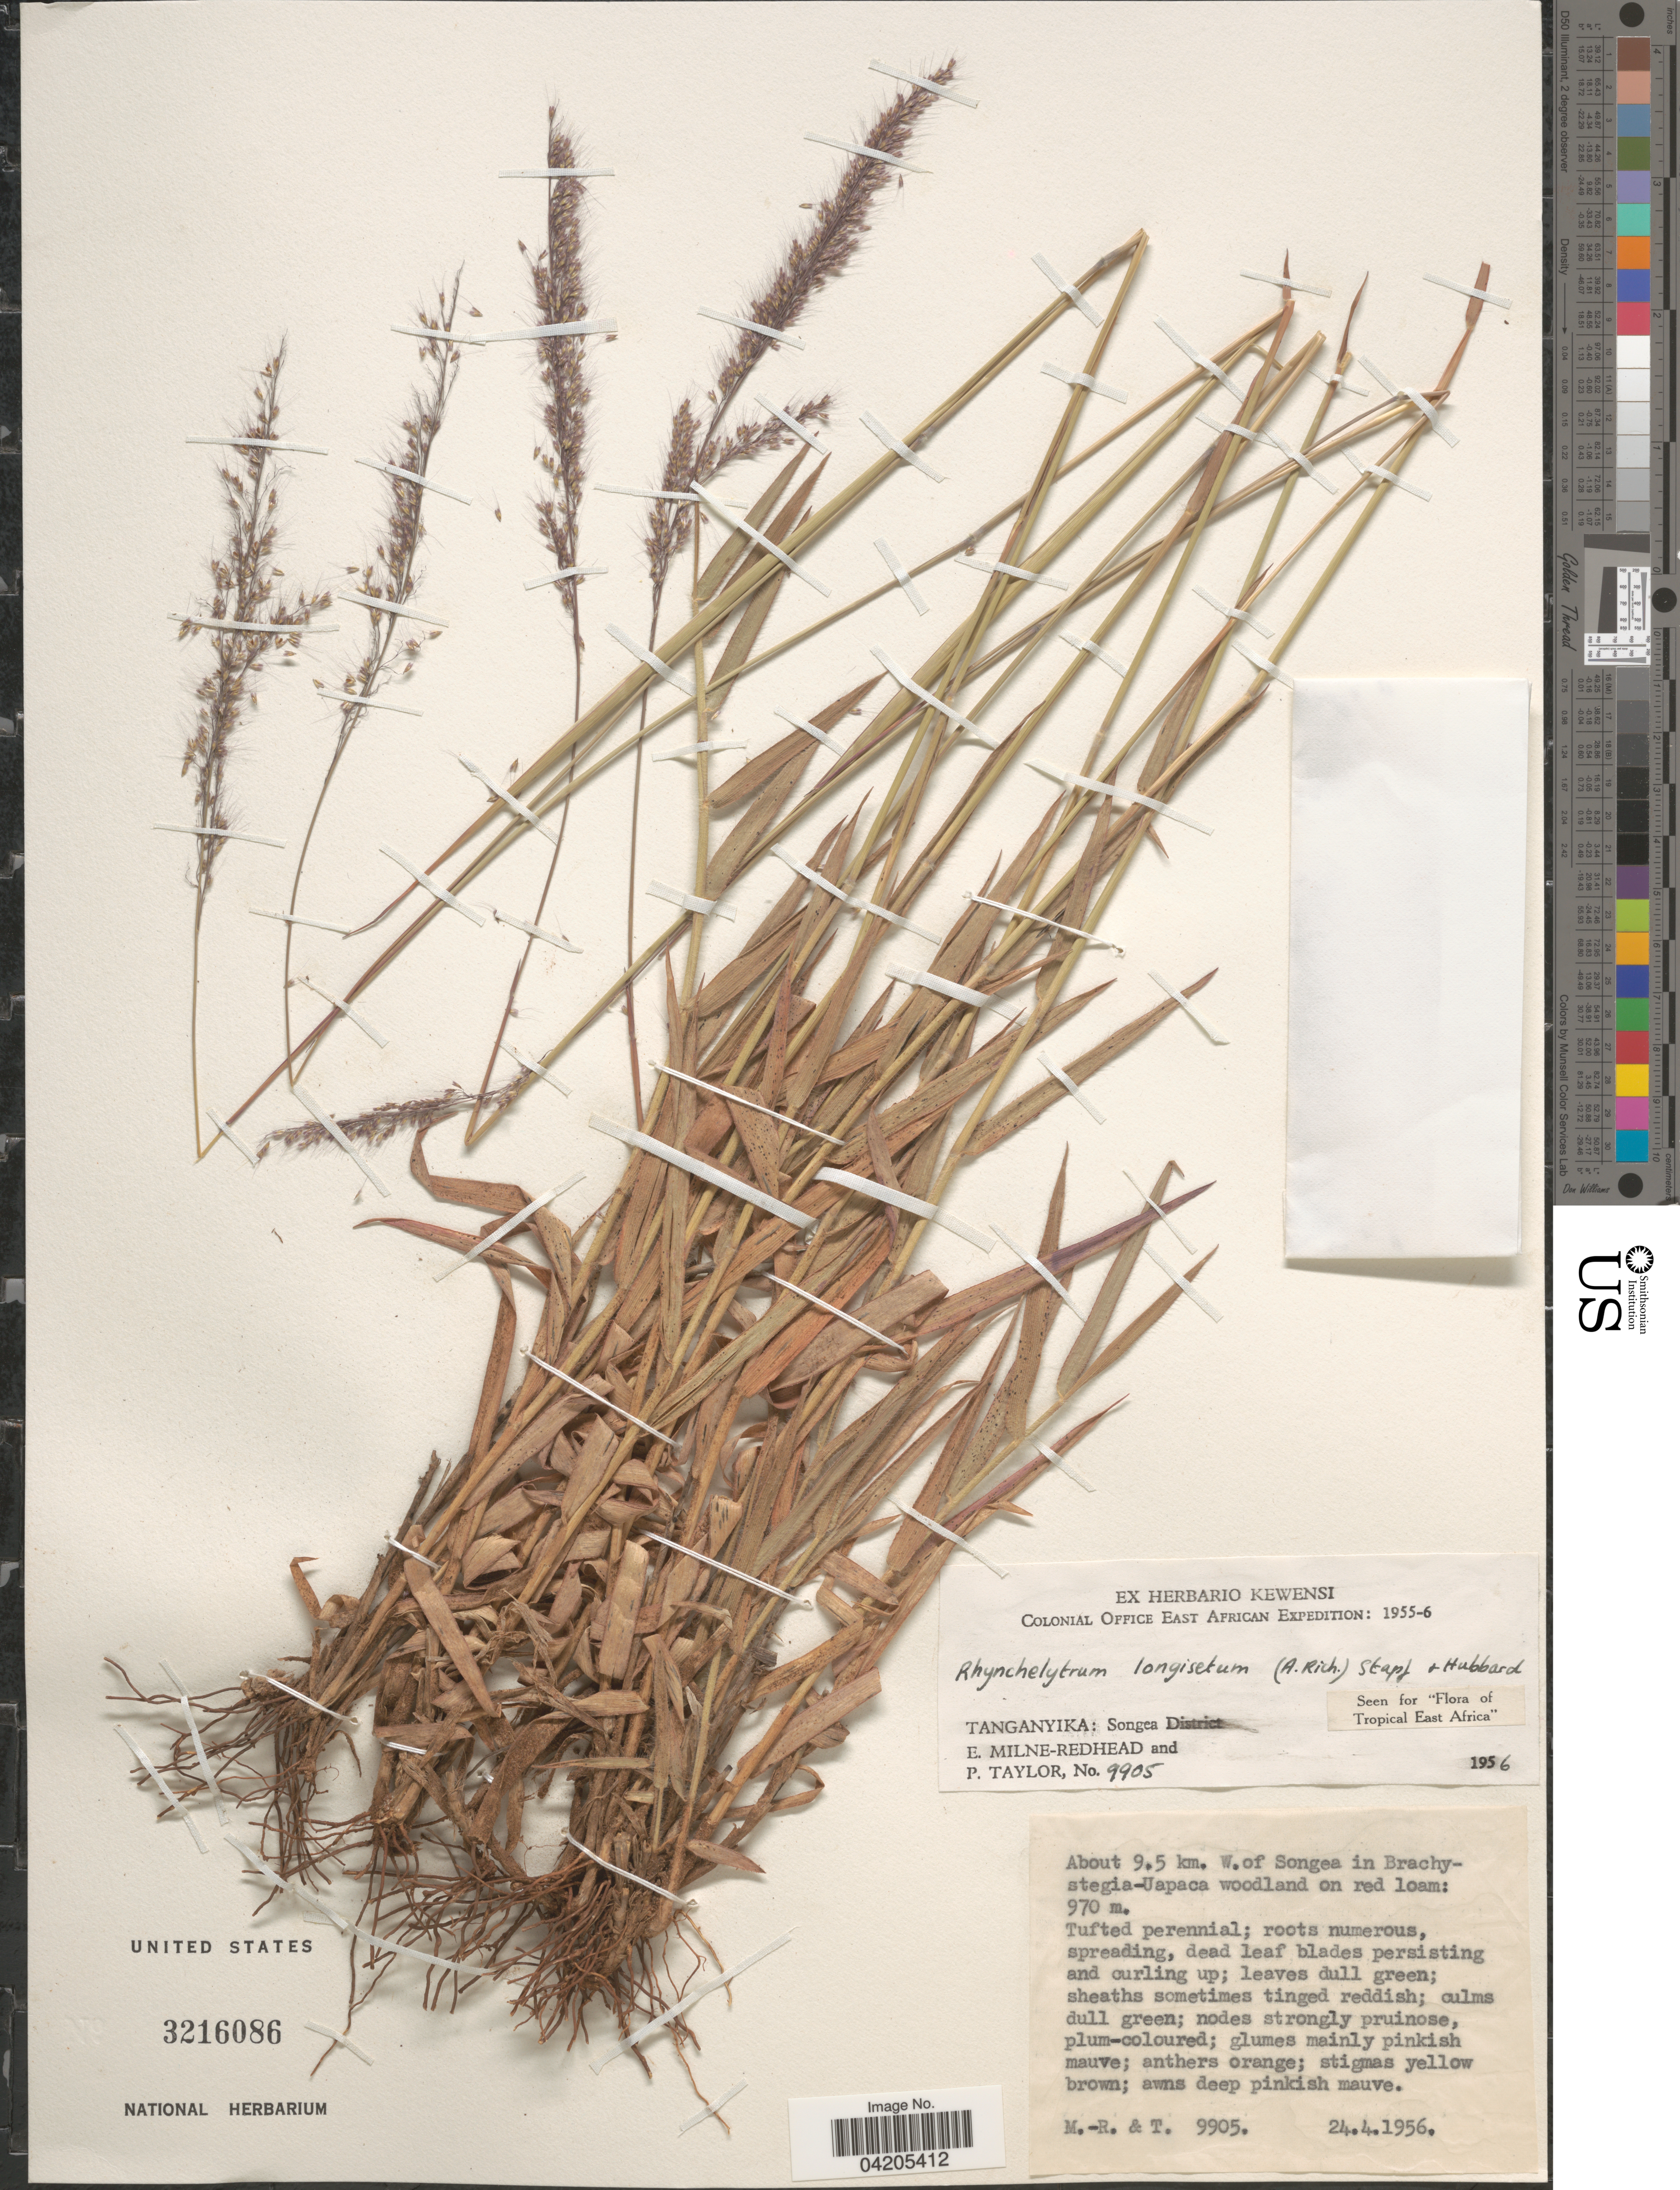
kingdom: Plantae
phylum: Tracheophyta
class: Liliopsida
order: Poales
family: Poaceae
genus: Melinis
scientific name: Melinis longiseta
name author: (A. Rich.) Zizka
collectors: E. W. Milne-Redhead & P. Taylor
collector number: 9905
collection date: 1956-04-24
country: Tanzania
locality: Colonial Office East African Expedition: 1955-6. Tanganyika: Songea District. About 9.5 km. W. of Songea.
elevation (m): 970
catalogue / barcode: US 3216086